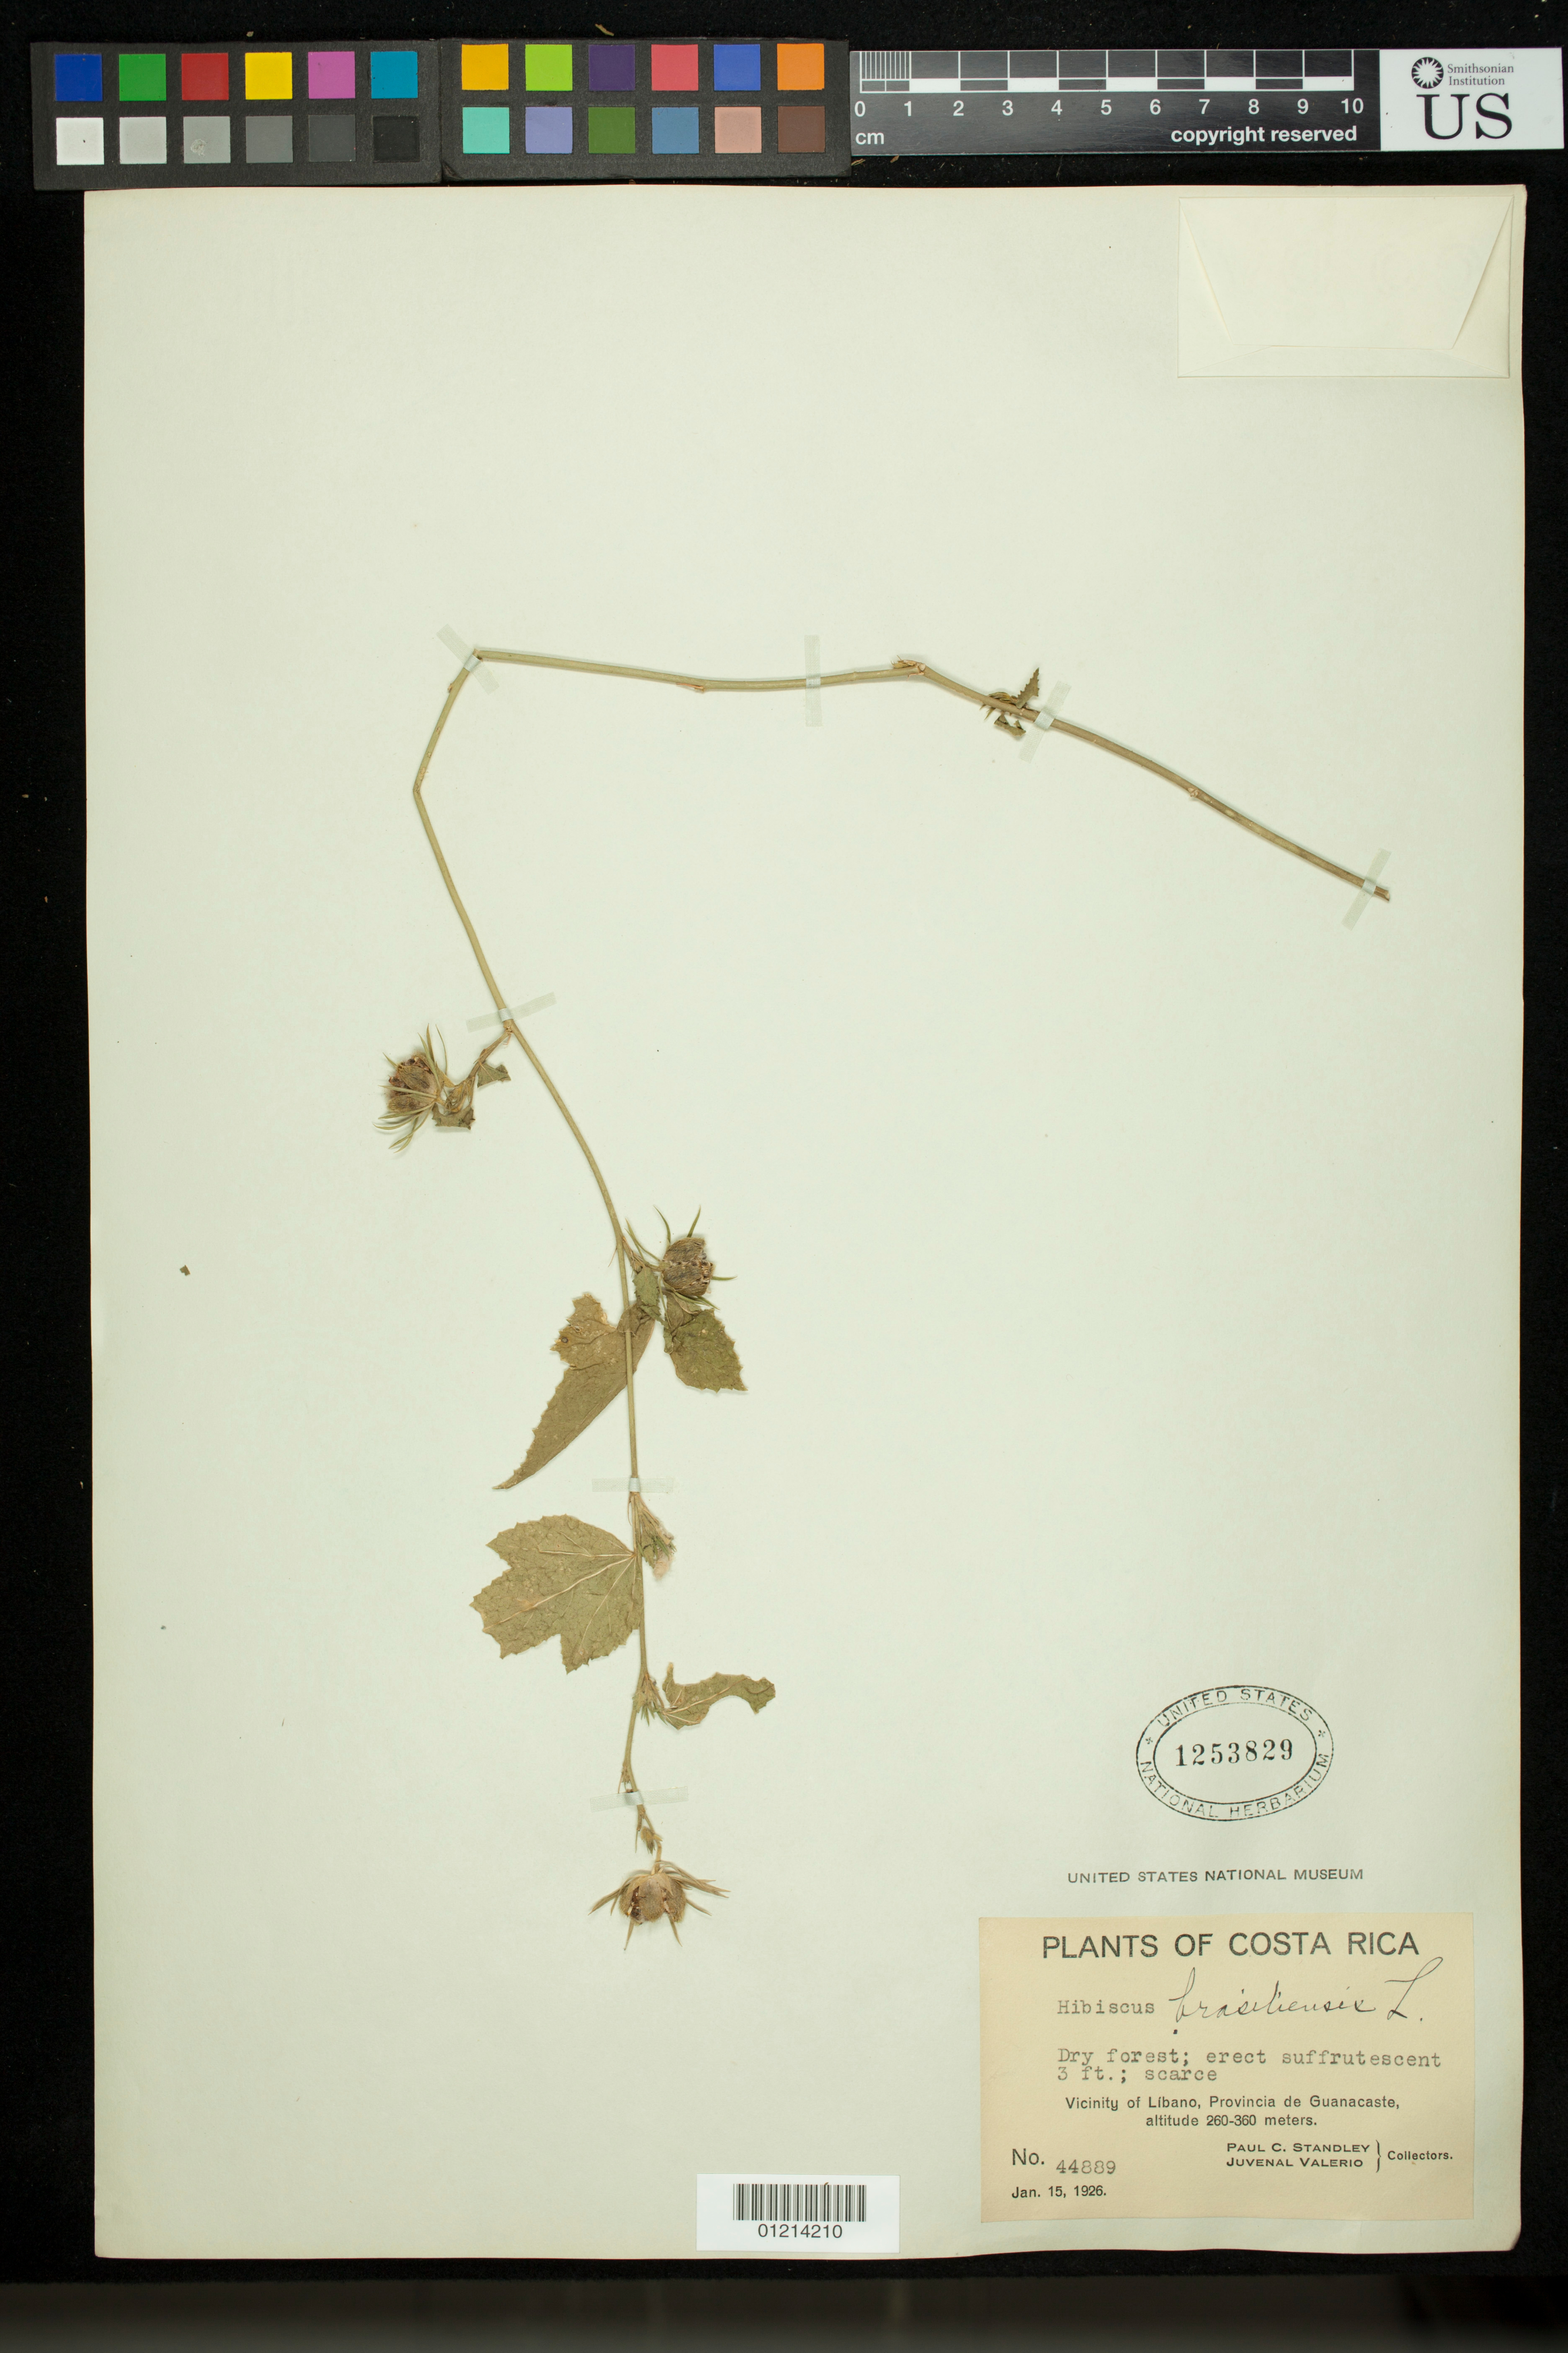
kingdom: Plantae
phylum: Tracheophyta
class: Magnoliopsida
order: Malvales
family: Malvaceae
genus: Hibiscus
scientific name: Hibiscus phoeniceus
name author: Jacq.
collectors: P. C. Standley & J. Valerio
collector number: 44889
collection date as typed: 15 Jan 1926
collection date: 1926-01-15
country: Costa Rica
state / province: Guanacaste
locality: Vicinity of Libano, Provincia de Guanacaste.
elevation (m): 260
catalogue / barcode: US 1253829